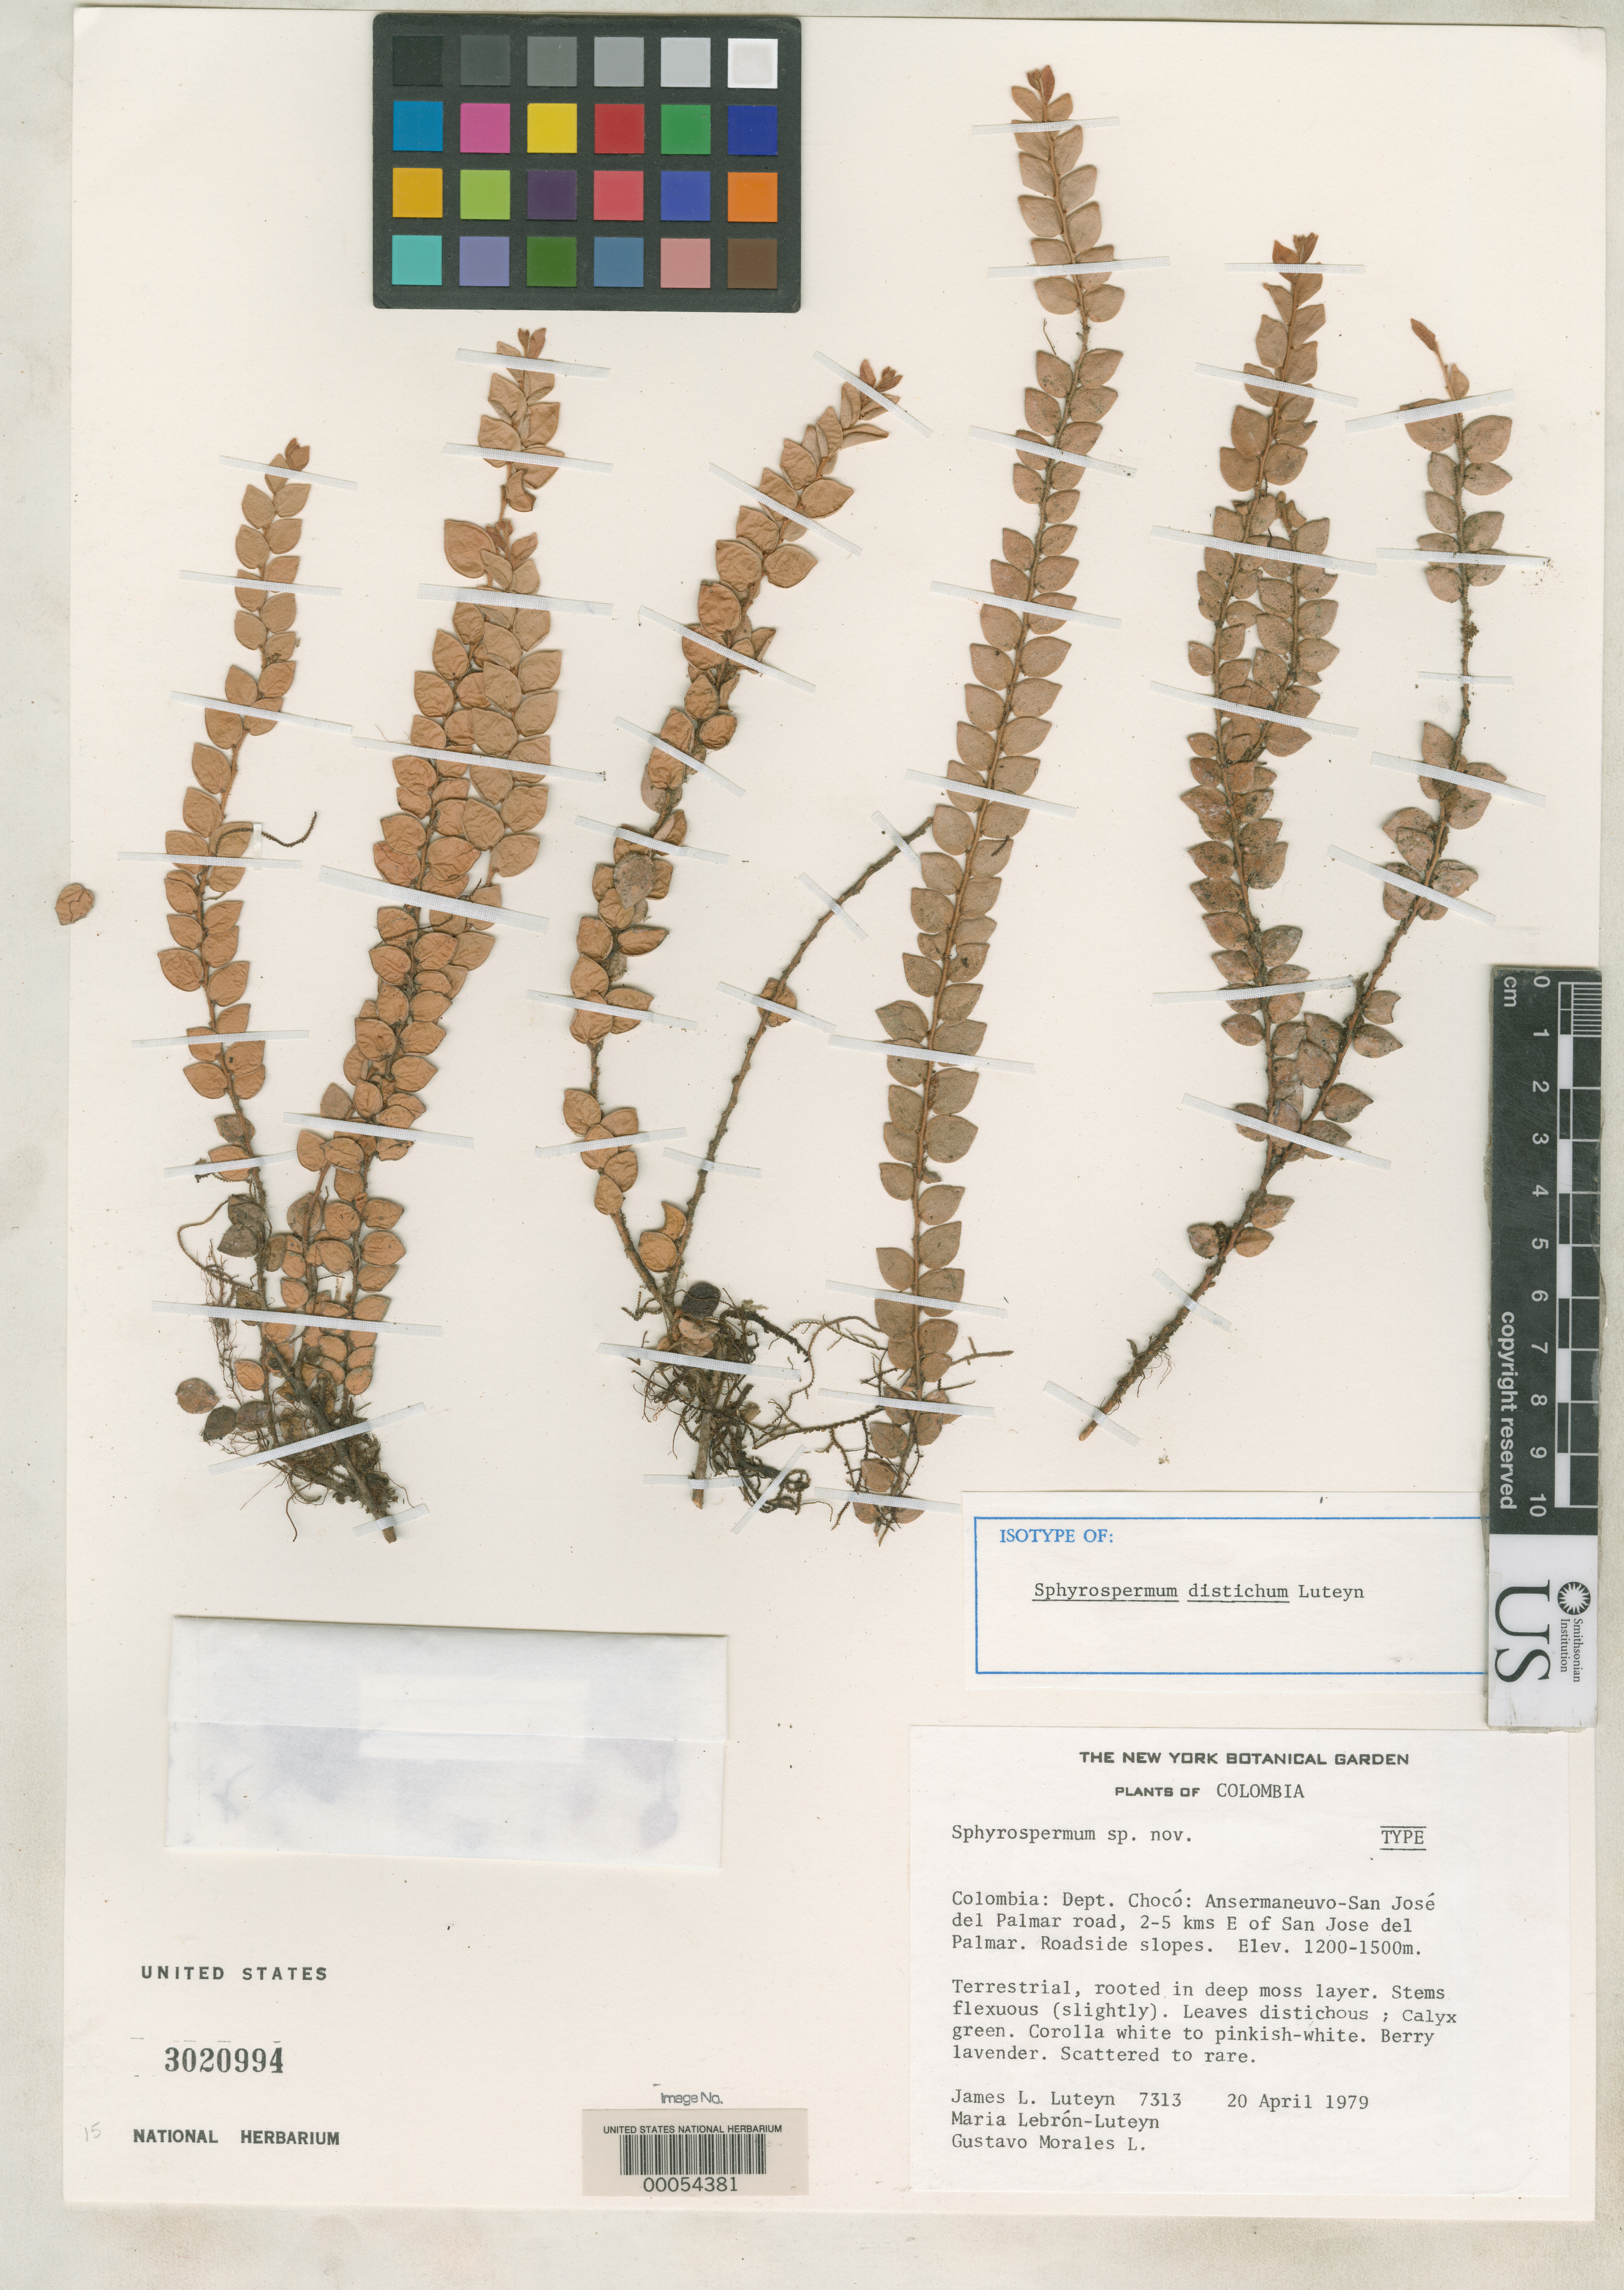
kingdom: Plantae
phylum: Tracheophyta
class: Magnoliopsida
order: Ericales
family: Ericaceae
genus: Sphyrospermum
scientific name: Sphyrospermum distichum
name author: Luteyn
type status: Isotype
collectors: J. L. Luteyn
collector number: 7313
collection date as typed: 20 Apr 1979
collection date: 1979-04-20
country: Colombia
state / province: Chocó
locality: Ansermaneuvo-San Jose del Palmar Road, 2-5 km E of San Jose del Palmar.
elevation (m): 1200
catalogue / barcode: US 3020994